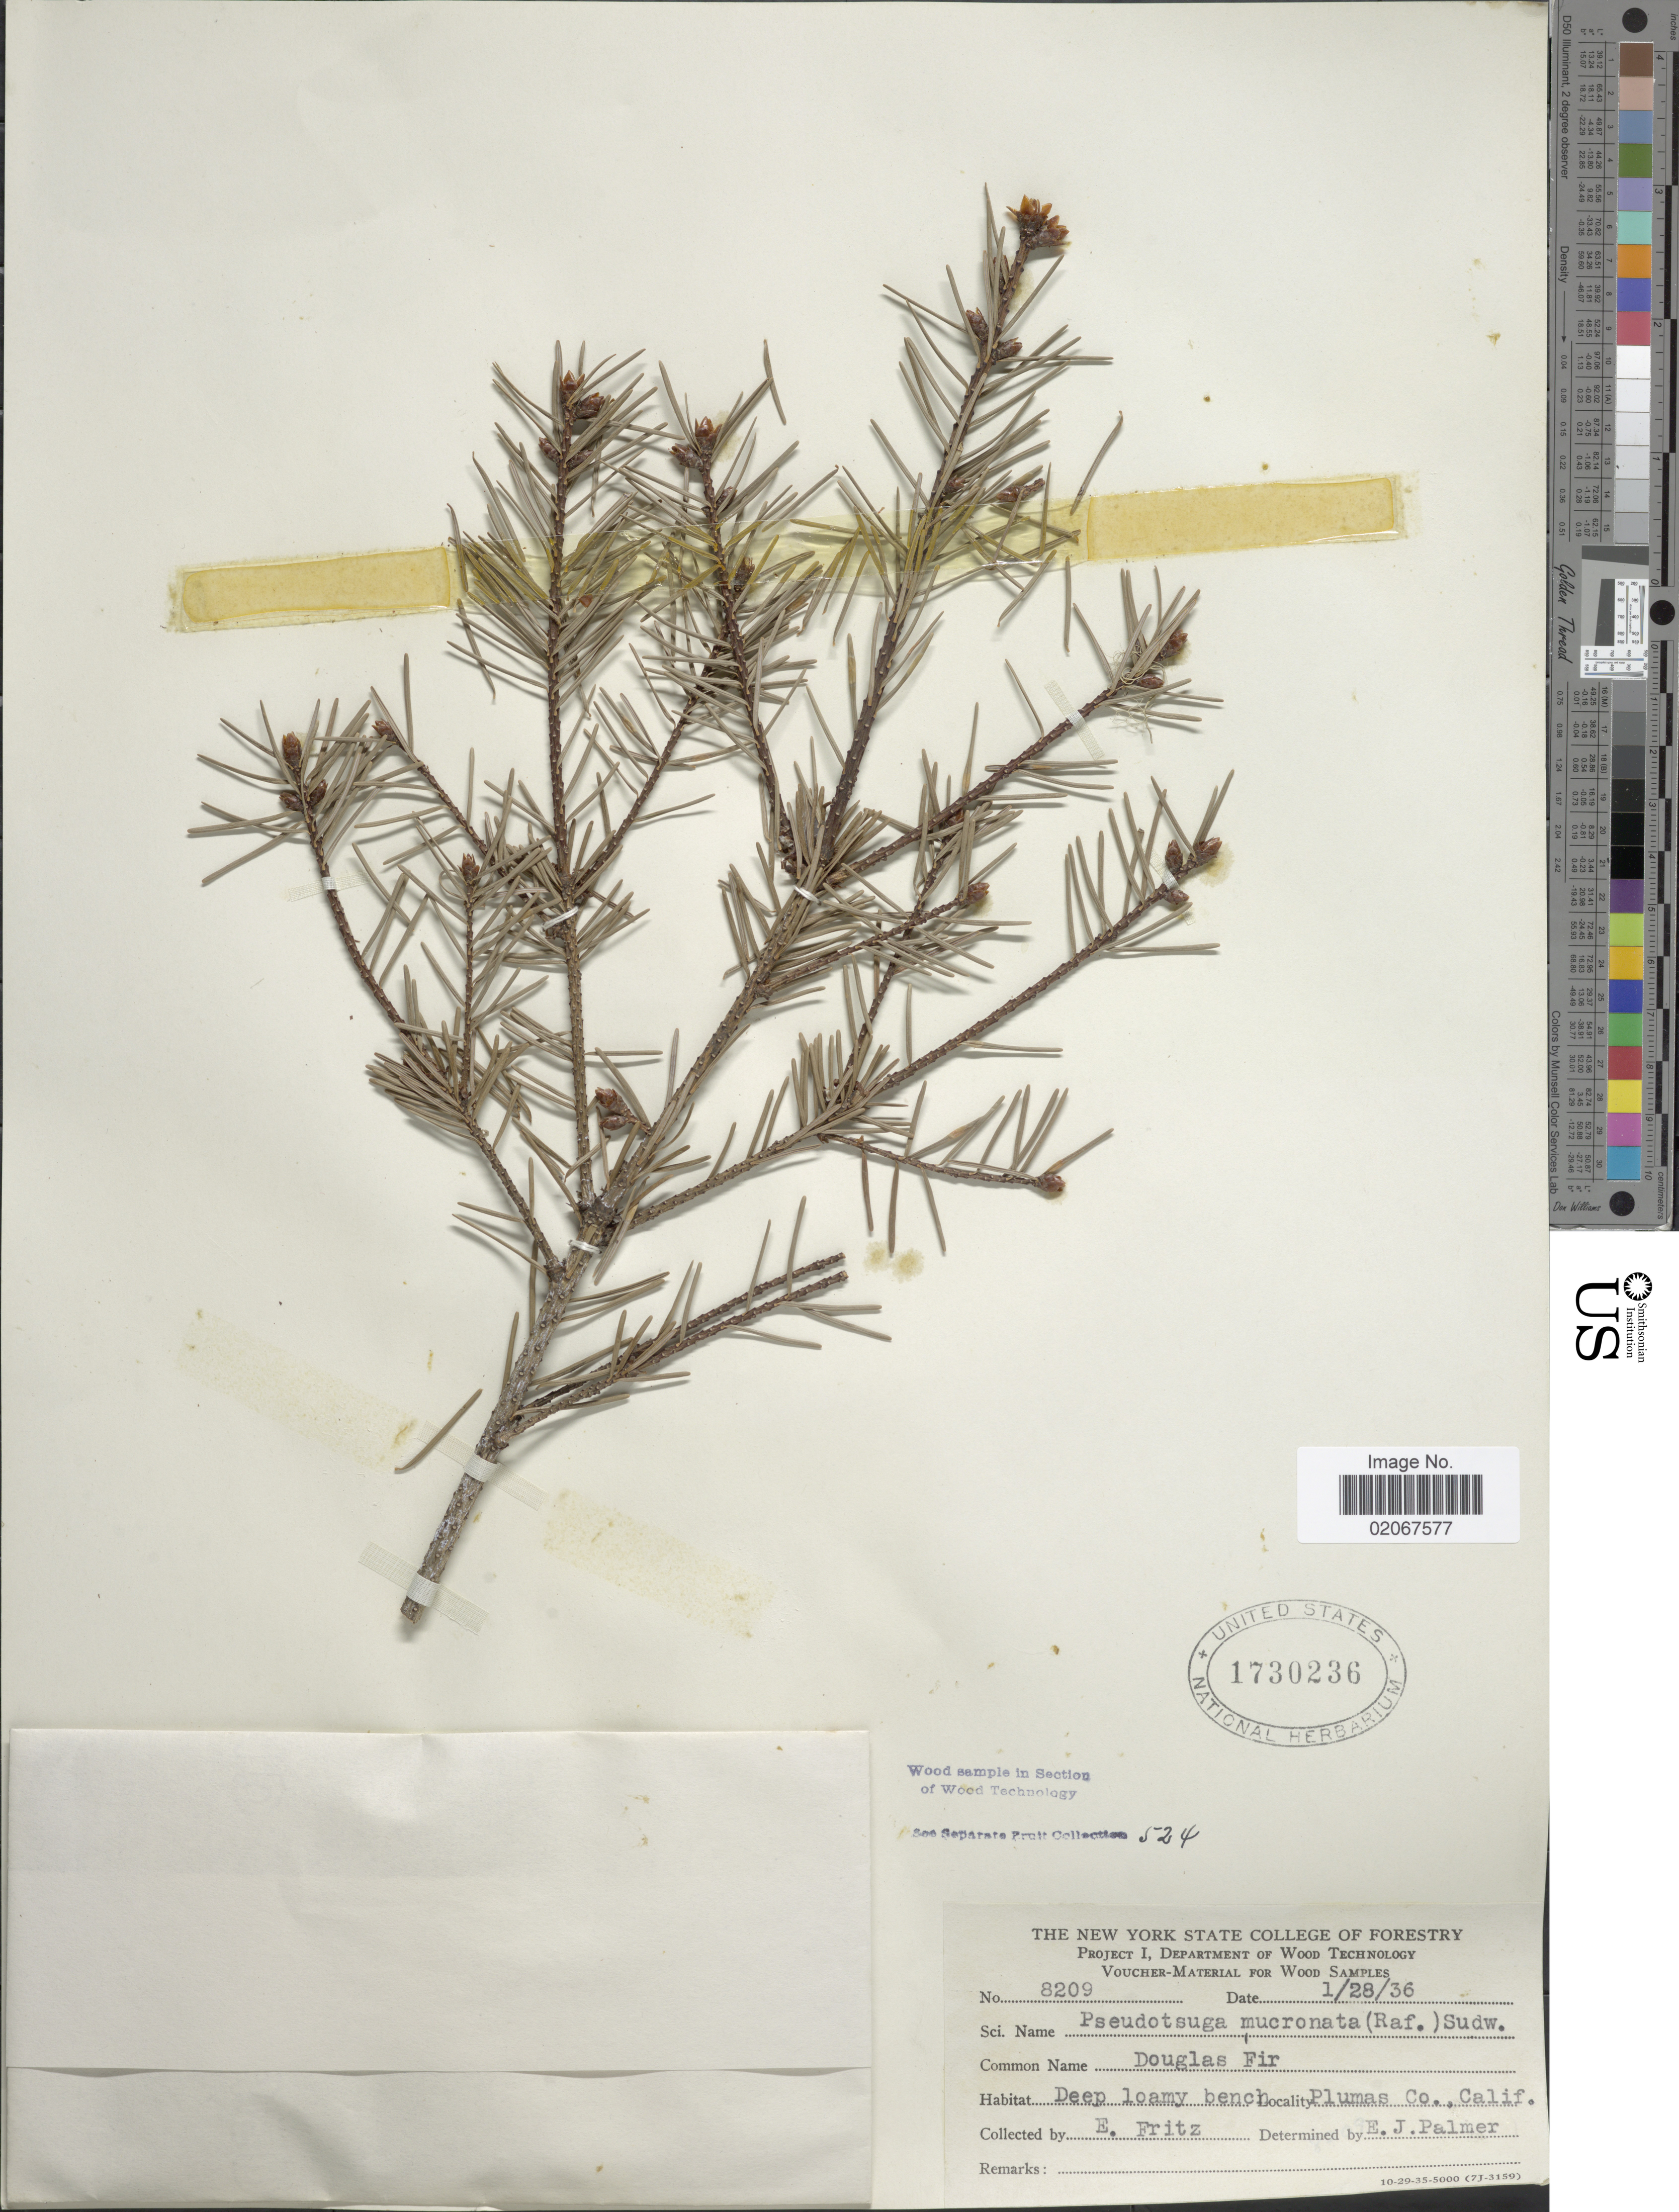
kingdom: Plantae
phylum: Tracheophyta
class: Pinopsida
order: Pinales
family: Pinaceae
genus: Pseudotsuga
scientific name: Pseudotsuga menziesii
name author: (Mirb.) Franco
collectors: E. Fritz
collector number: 8209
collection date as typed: Transcribed d/m/y: 28/3/36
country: United States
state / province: California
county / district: Plumas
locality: Deep loamy bench, Plumas Co., Calif.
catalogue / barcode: US 1730236